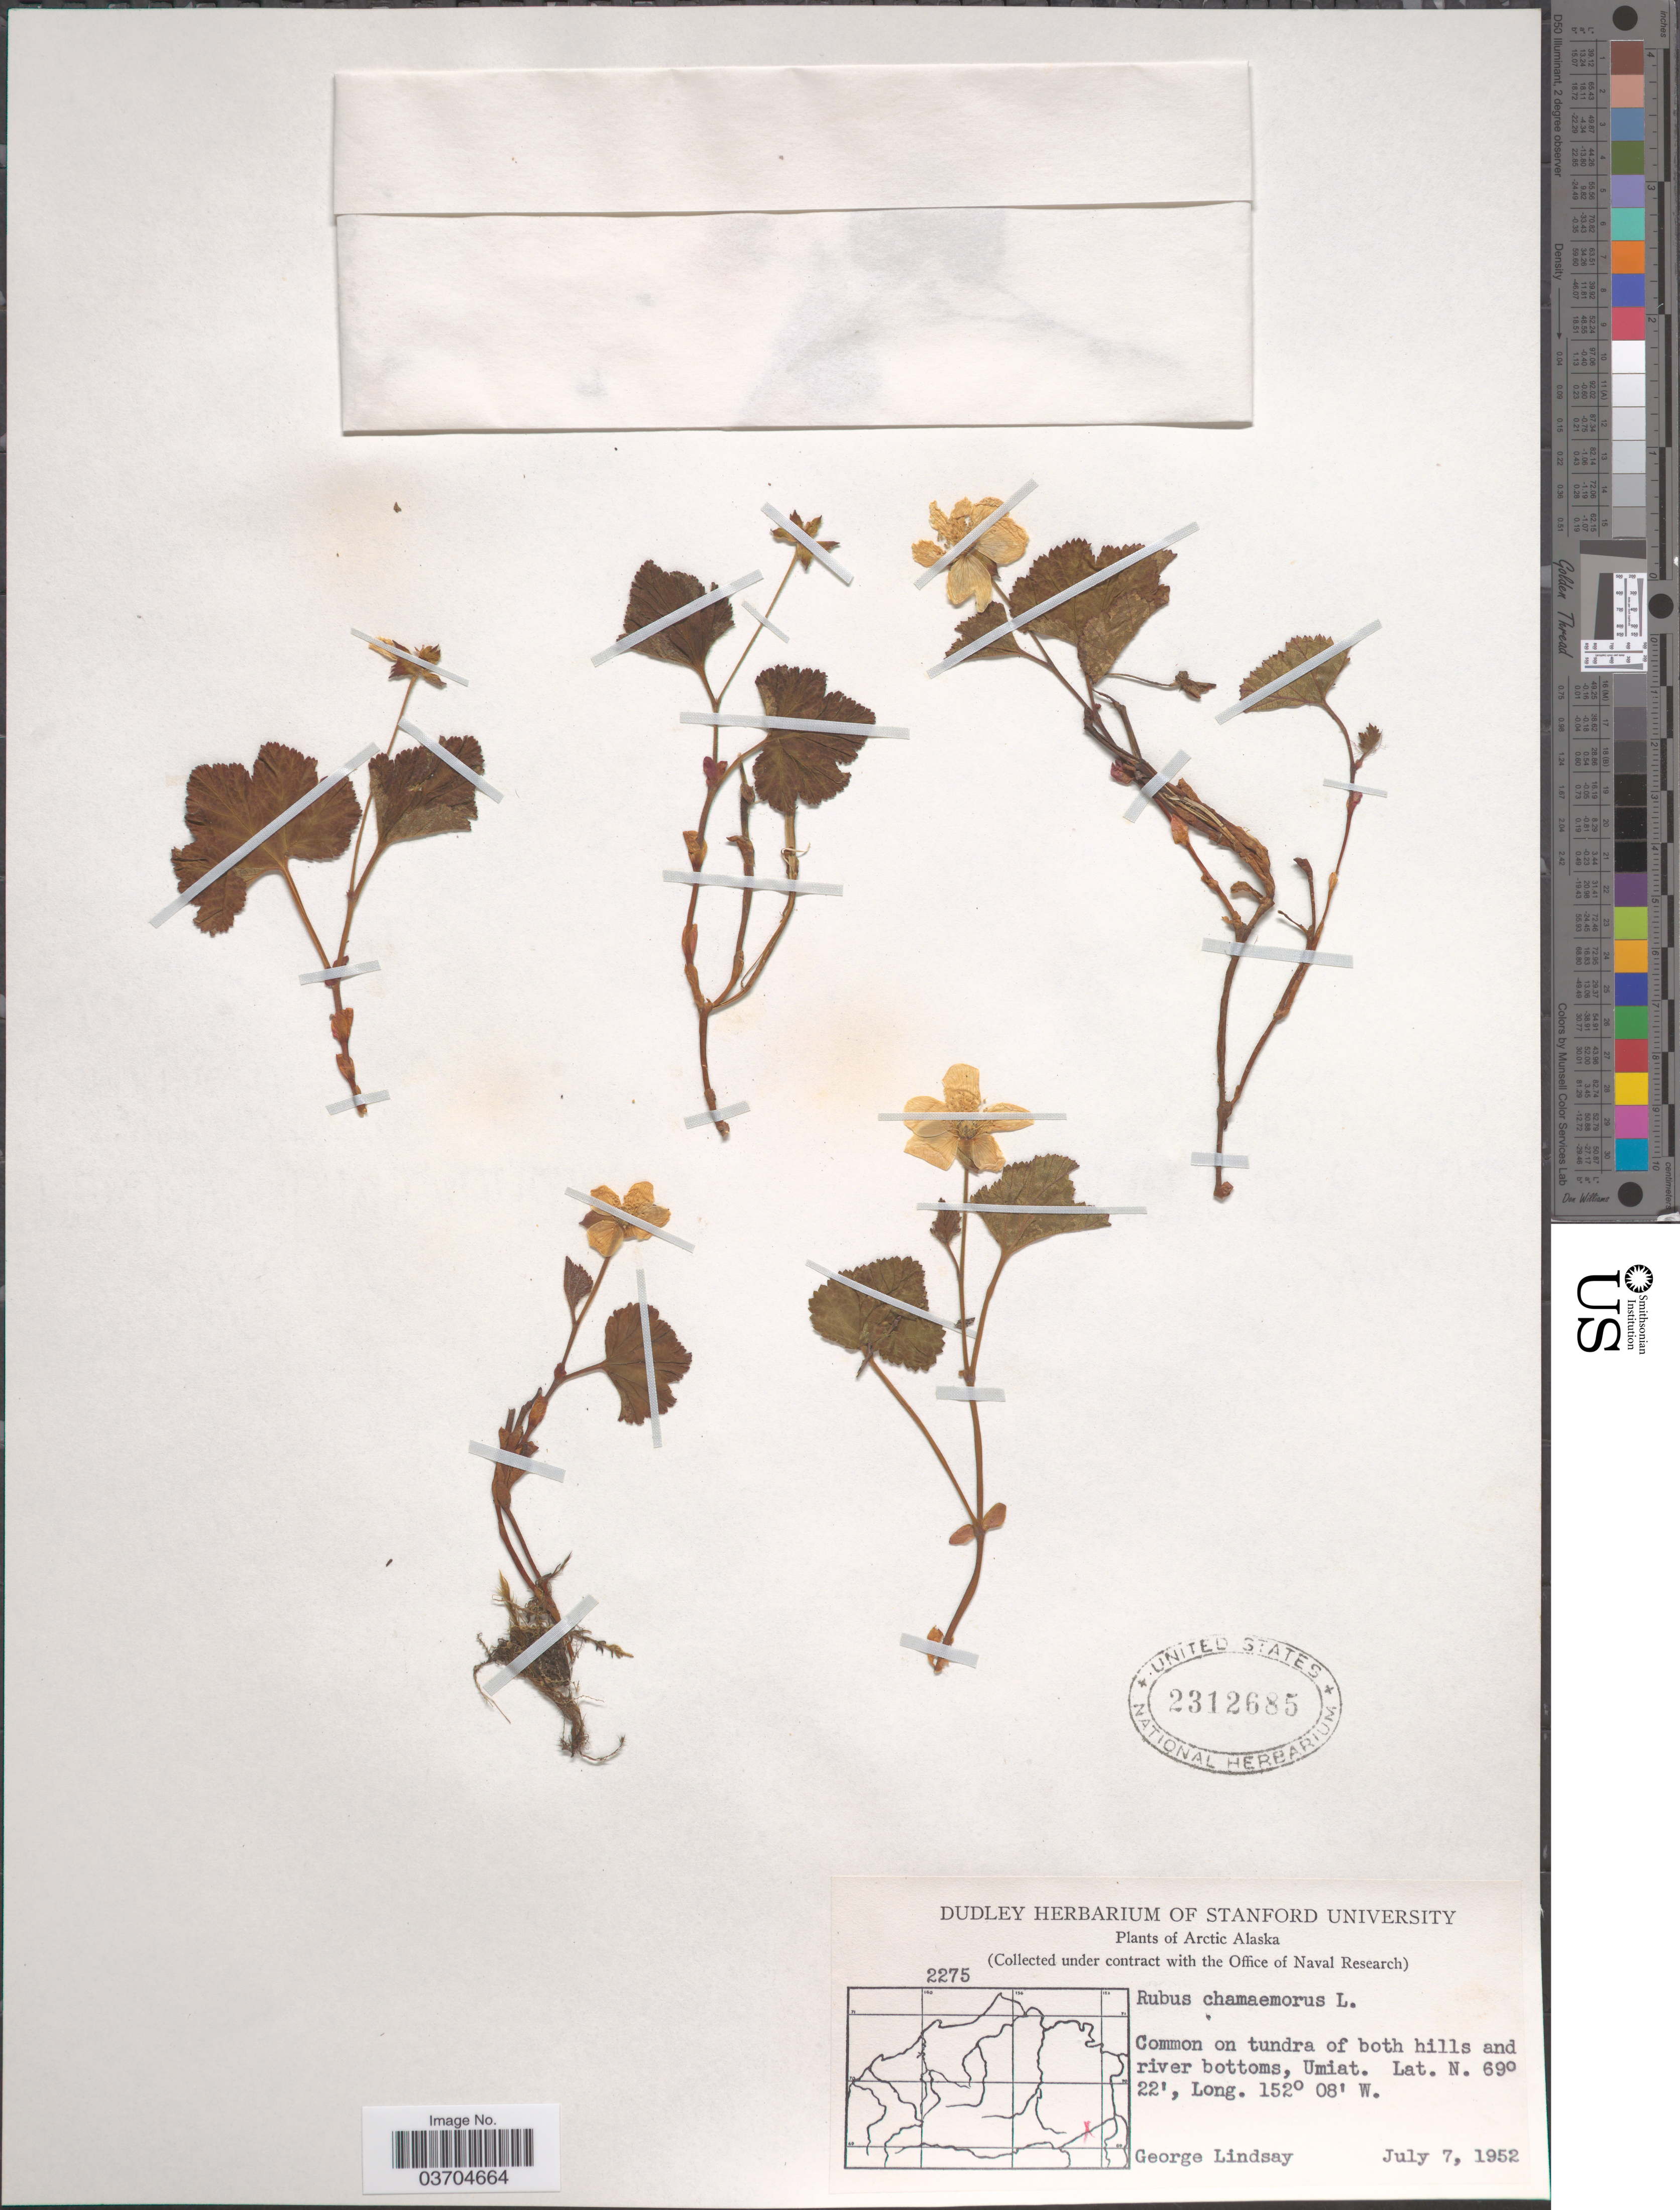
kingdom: Plantae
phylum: Tracheophyta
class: Magnoliopsida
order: Rosales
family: Rosaceae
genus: Rubus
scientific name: Rubus chamaemorus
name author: L.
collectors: G. Lindsay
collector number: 2275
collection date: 1952-07-07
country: United States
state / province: Alaska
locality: Arctic Alaska. On tundra of both hills and river bottoms, Umiat.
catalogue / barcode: US 2312685